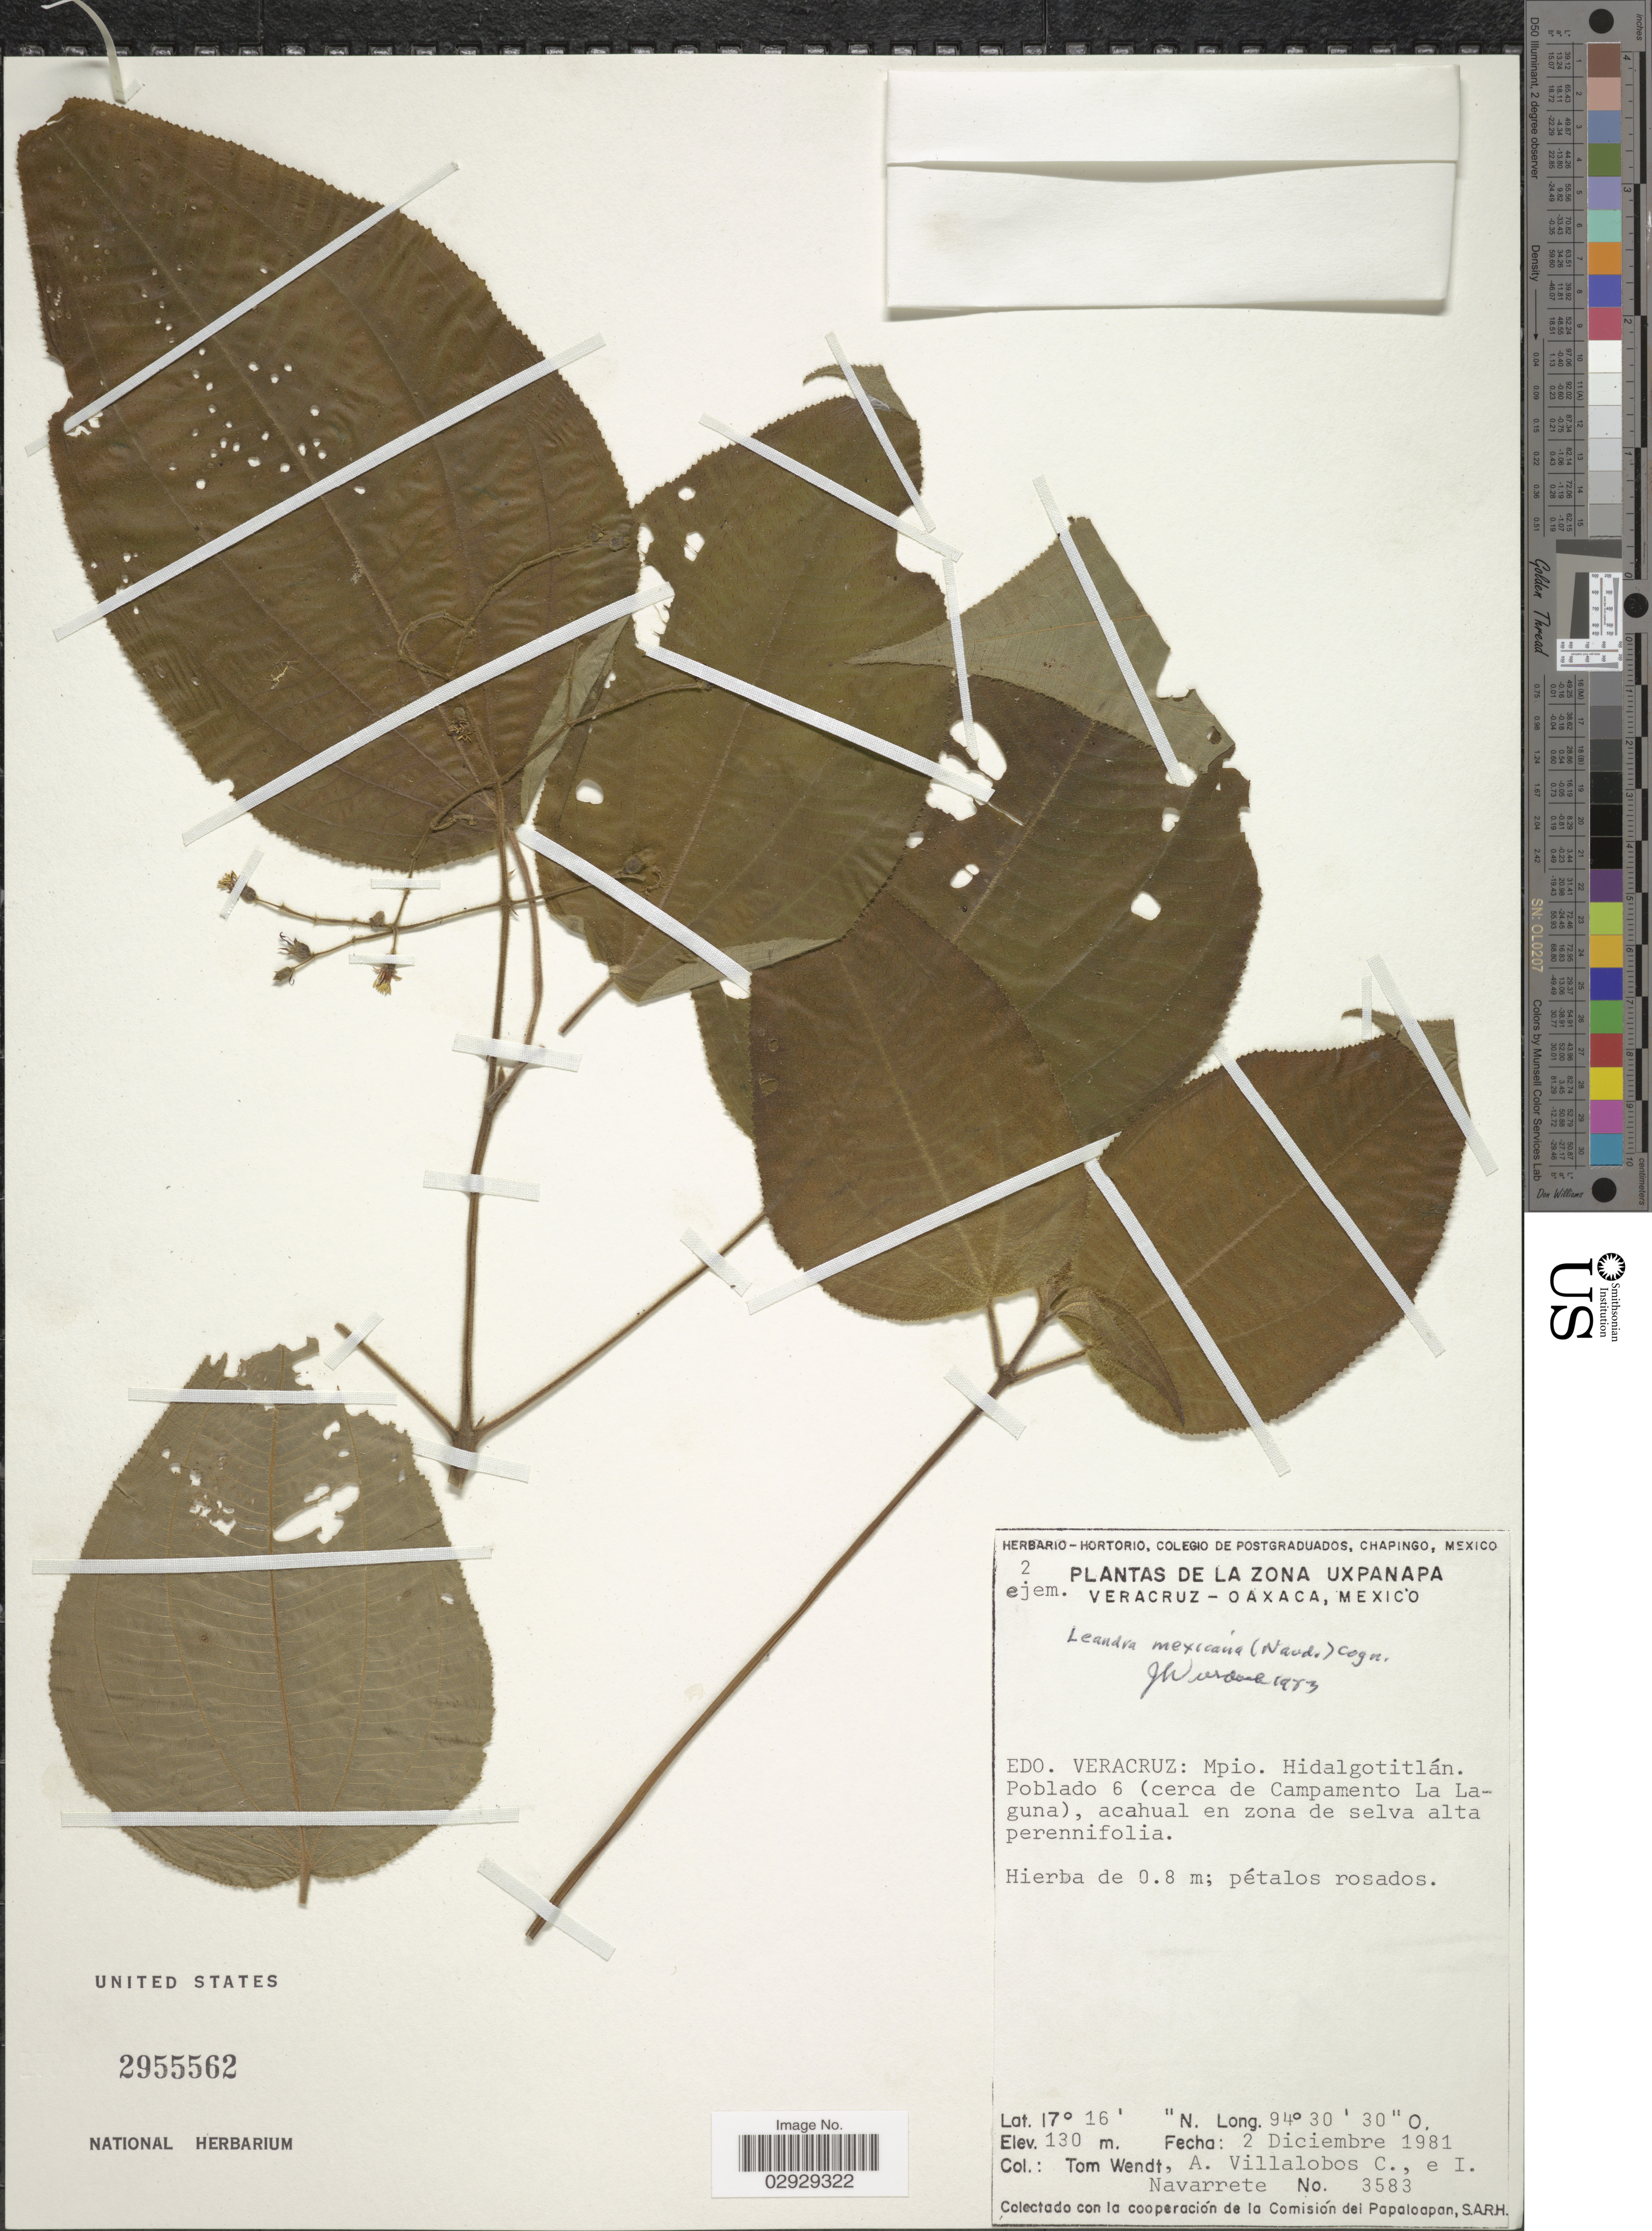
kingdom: Plantae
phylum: Tracheophyta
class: Magnoliopsida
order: Myrtales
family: Melastomataceae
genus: Leandra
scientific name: Leandra mexicana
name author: (Naudin) Cogn.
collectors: T. L. Wendt, A. Villalobos C. & I. Navarrete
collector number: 3583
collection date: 1981-12-02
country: Mexico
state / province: Veracruz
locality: La zona Uxpanapa. Edo. Veracruz: Mpio. Hidalgotitlán. Poblado 6 (cerca de Campamento La Laguna).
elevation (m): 130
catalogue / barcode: US 2955562